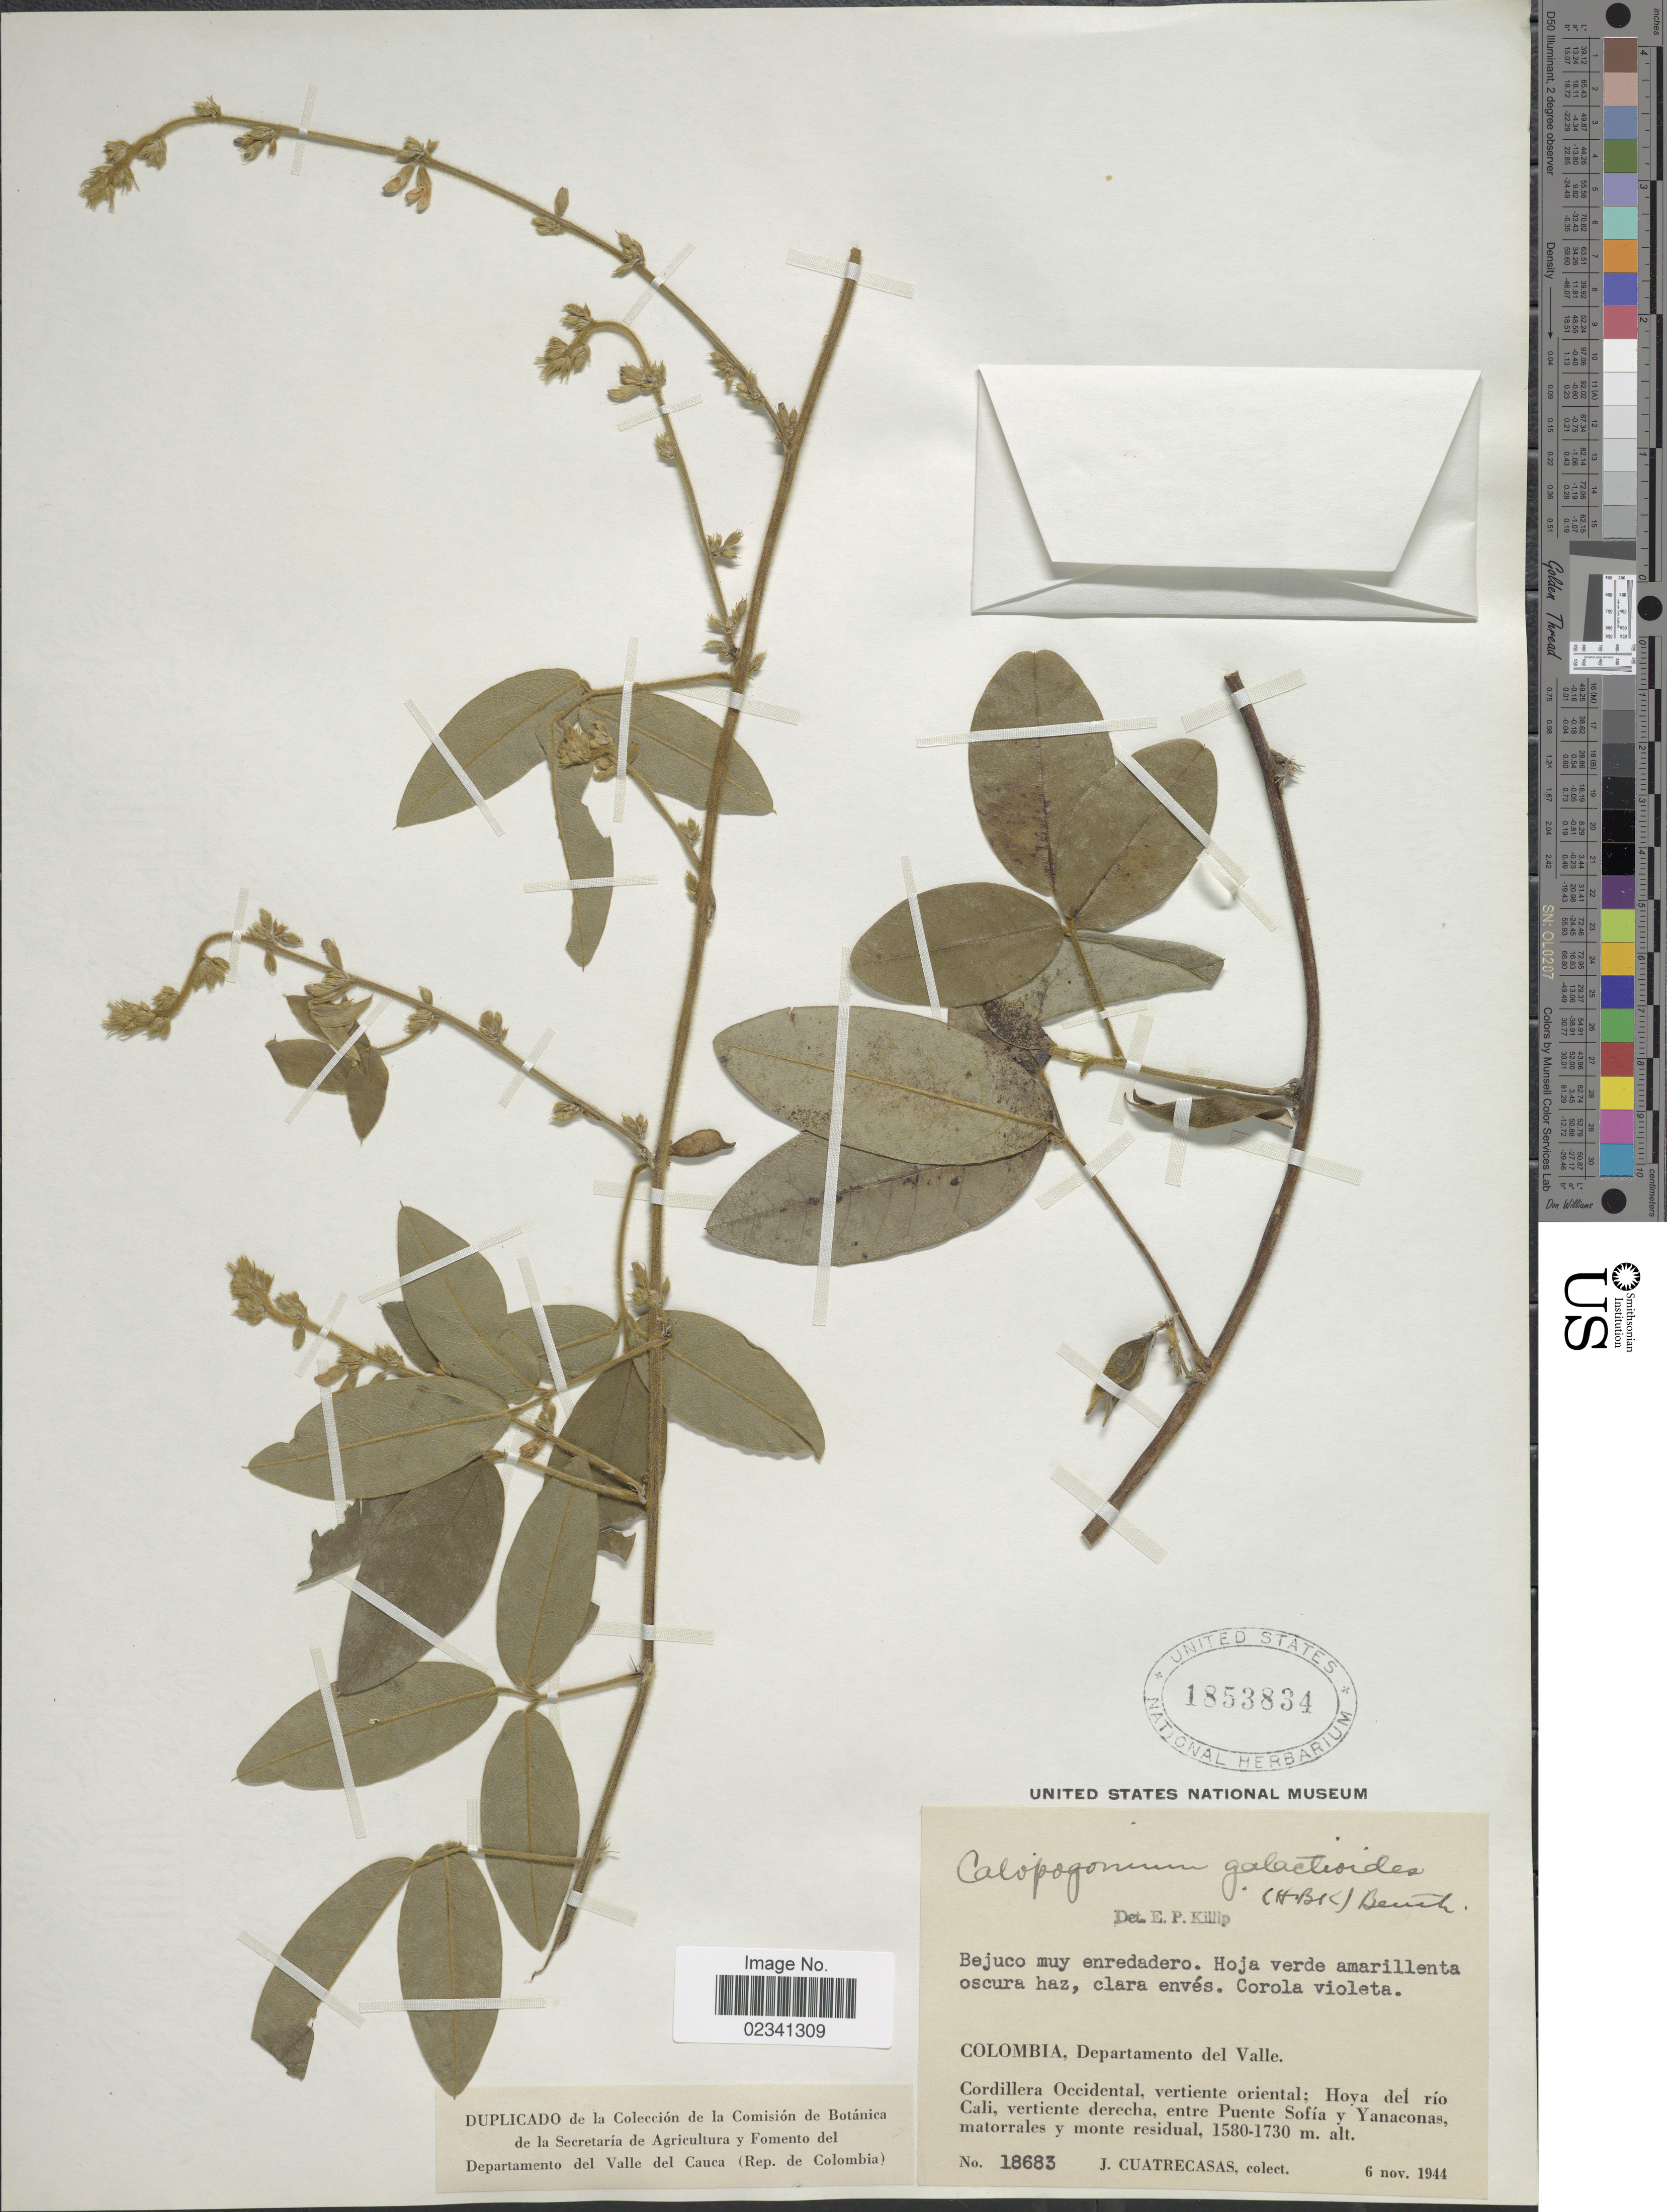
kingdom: Plantae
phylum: Tracheophyta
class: Magnoliopsida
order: Fabales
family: Fabaceae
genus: Calopogonium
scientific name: Calopogonium galactioides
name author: (Kunth) Hemsl.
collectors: J. Cuatrecasas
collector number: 18683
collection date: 1944-11-06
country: Colombia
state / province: Valle del Cauca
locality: Departamento del Valle, Cordillera Occidental, vertiente oriental; Hoya del rio Cali, vertiente derecha, entre Puente Sofia y Yanaconas, matorrales y monte residual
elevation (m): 1580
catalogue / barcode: US 1853834